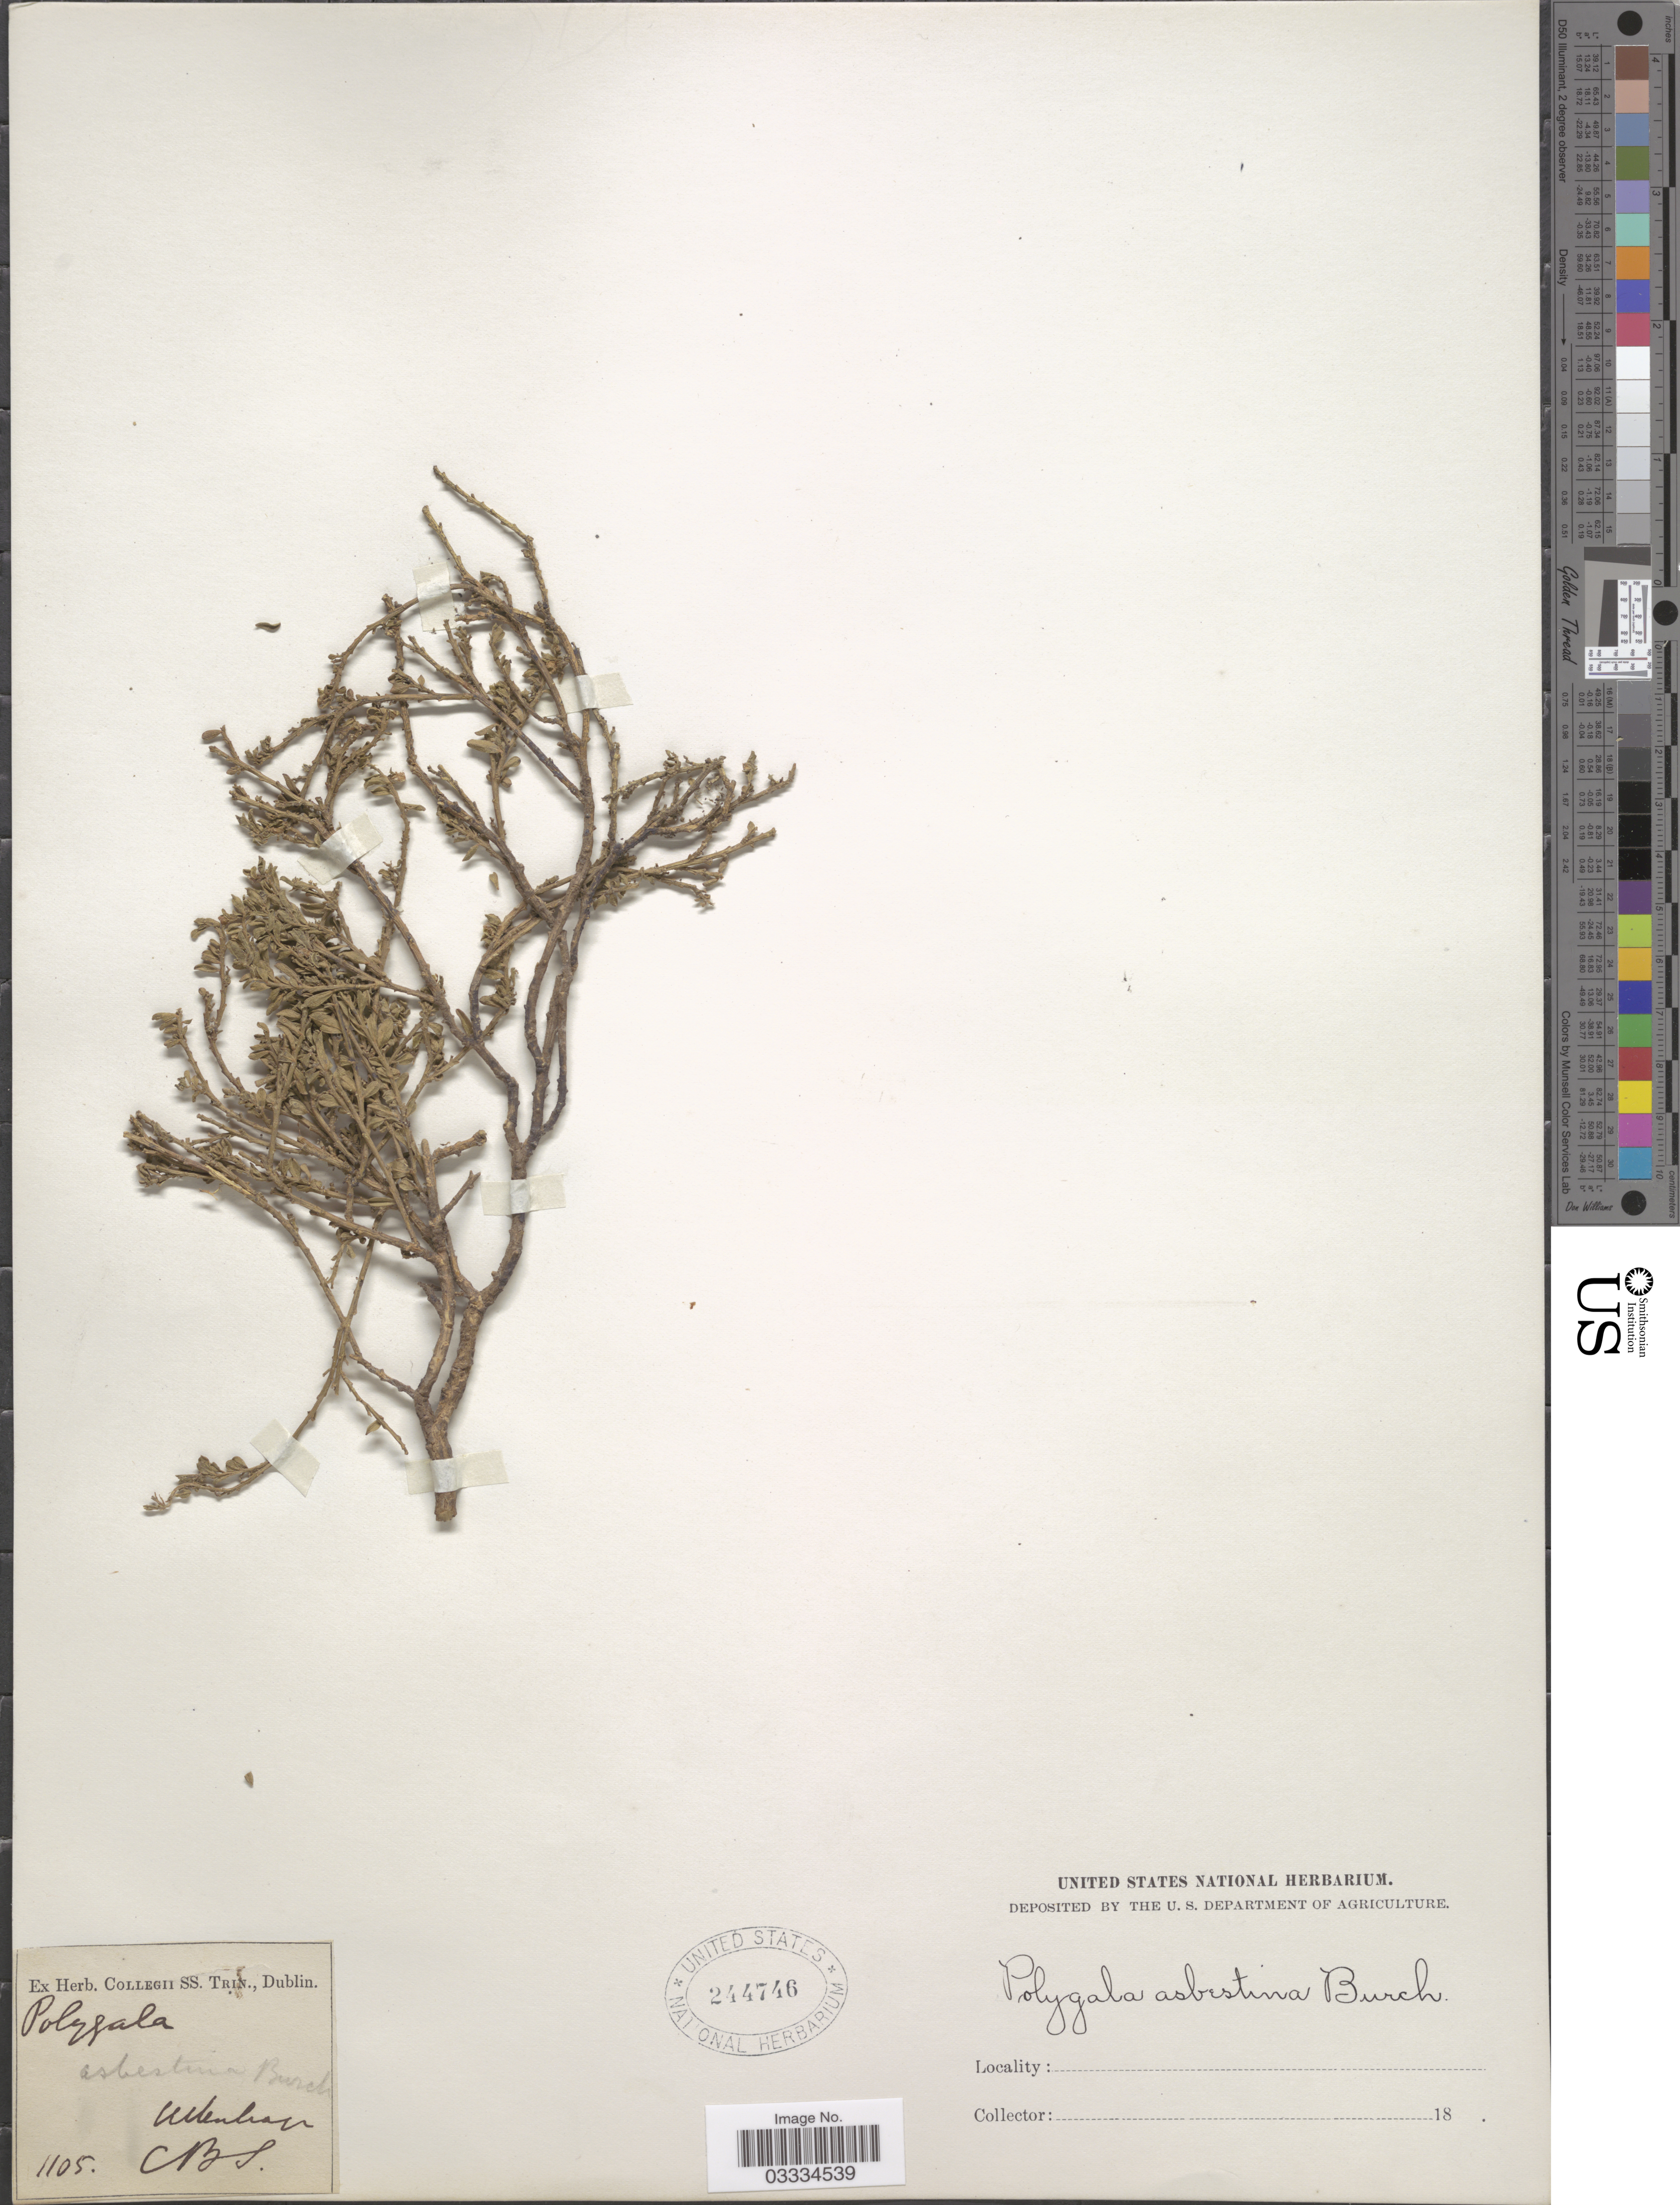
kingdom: Plantae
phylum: Tracheophyta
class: Magnoliopsida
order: Fabales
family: Polygalaceae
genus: Polygala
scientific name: Polygala asbestina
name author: Burch.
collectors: ex Herb. Collegii SS. Trin.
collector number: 1105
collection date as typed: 18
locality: Ullenhan [interpreted]. C.B.S. [=Caput Bona Spei, Cape of Good Hope?]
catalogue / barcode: US 244746